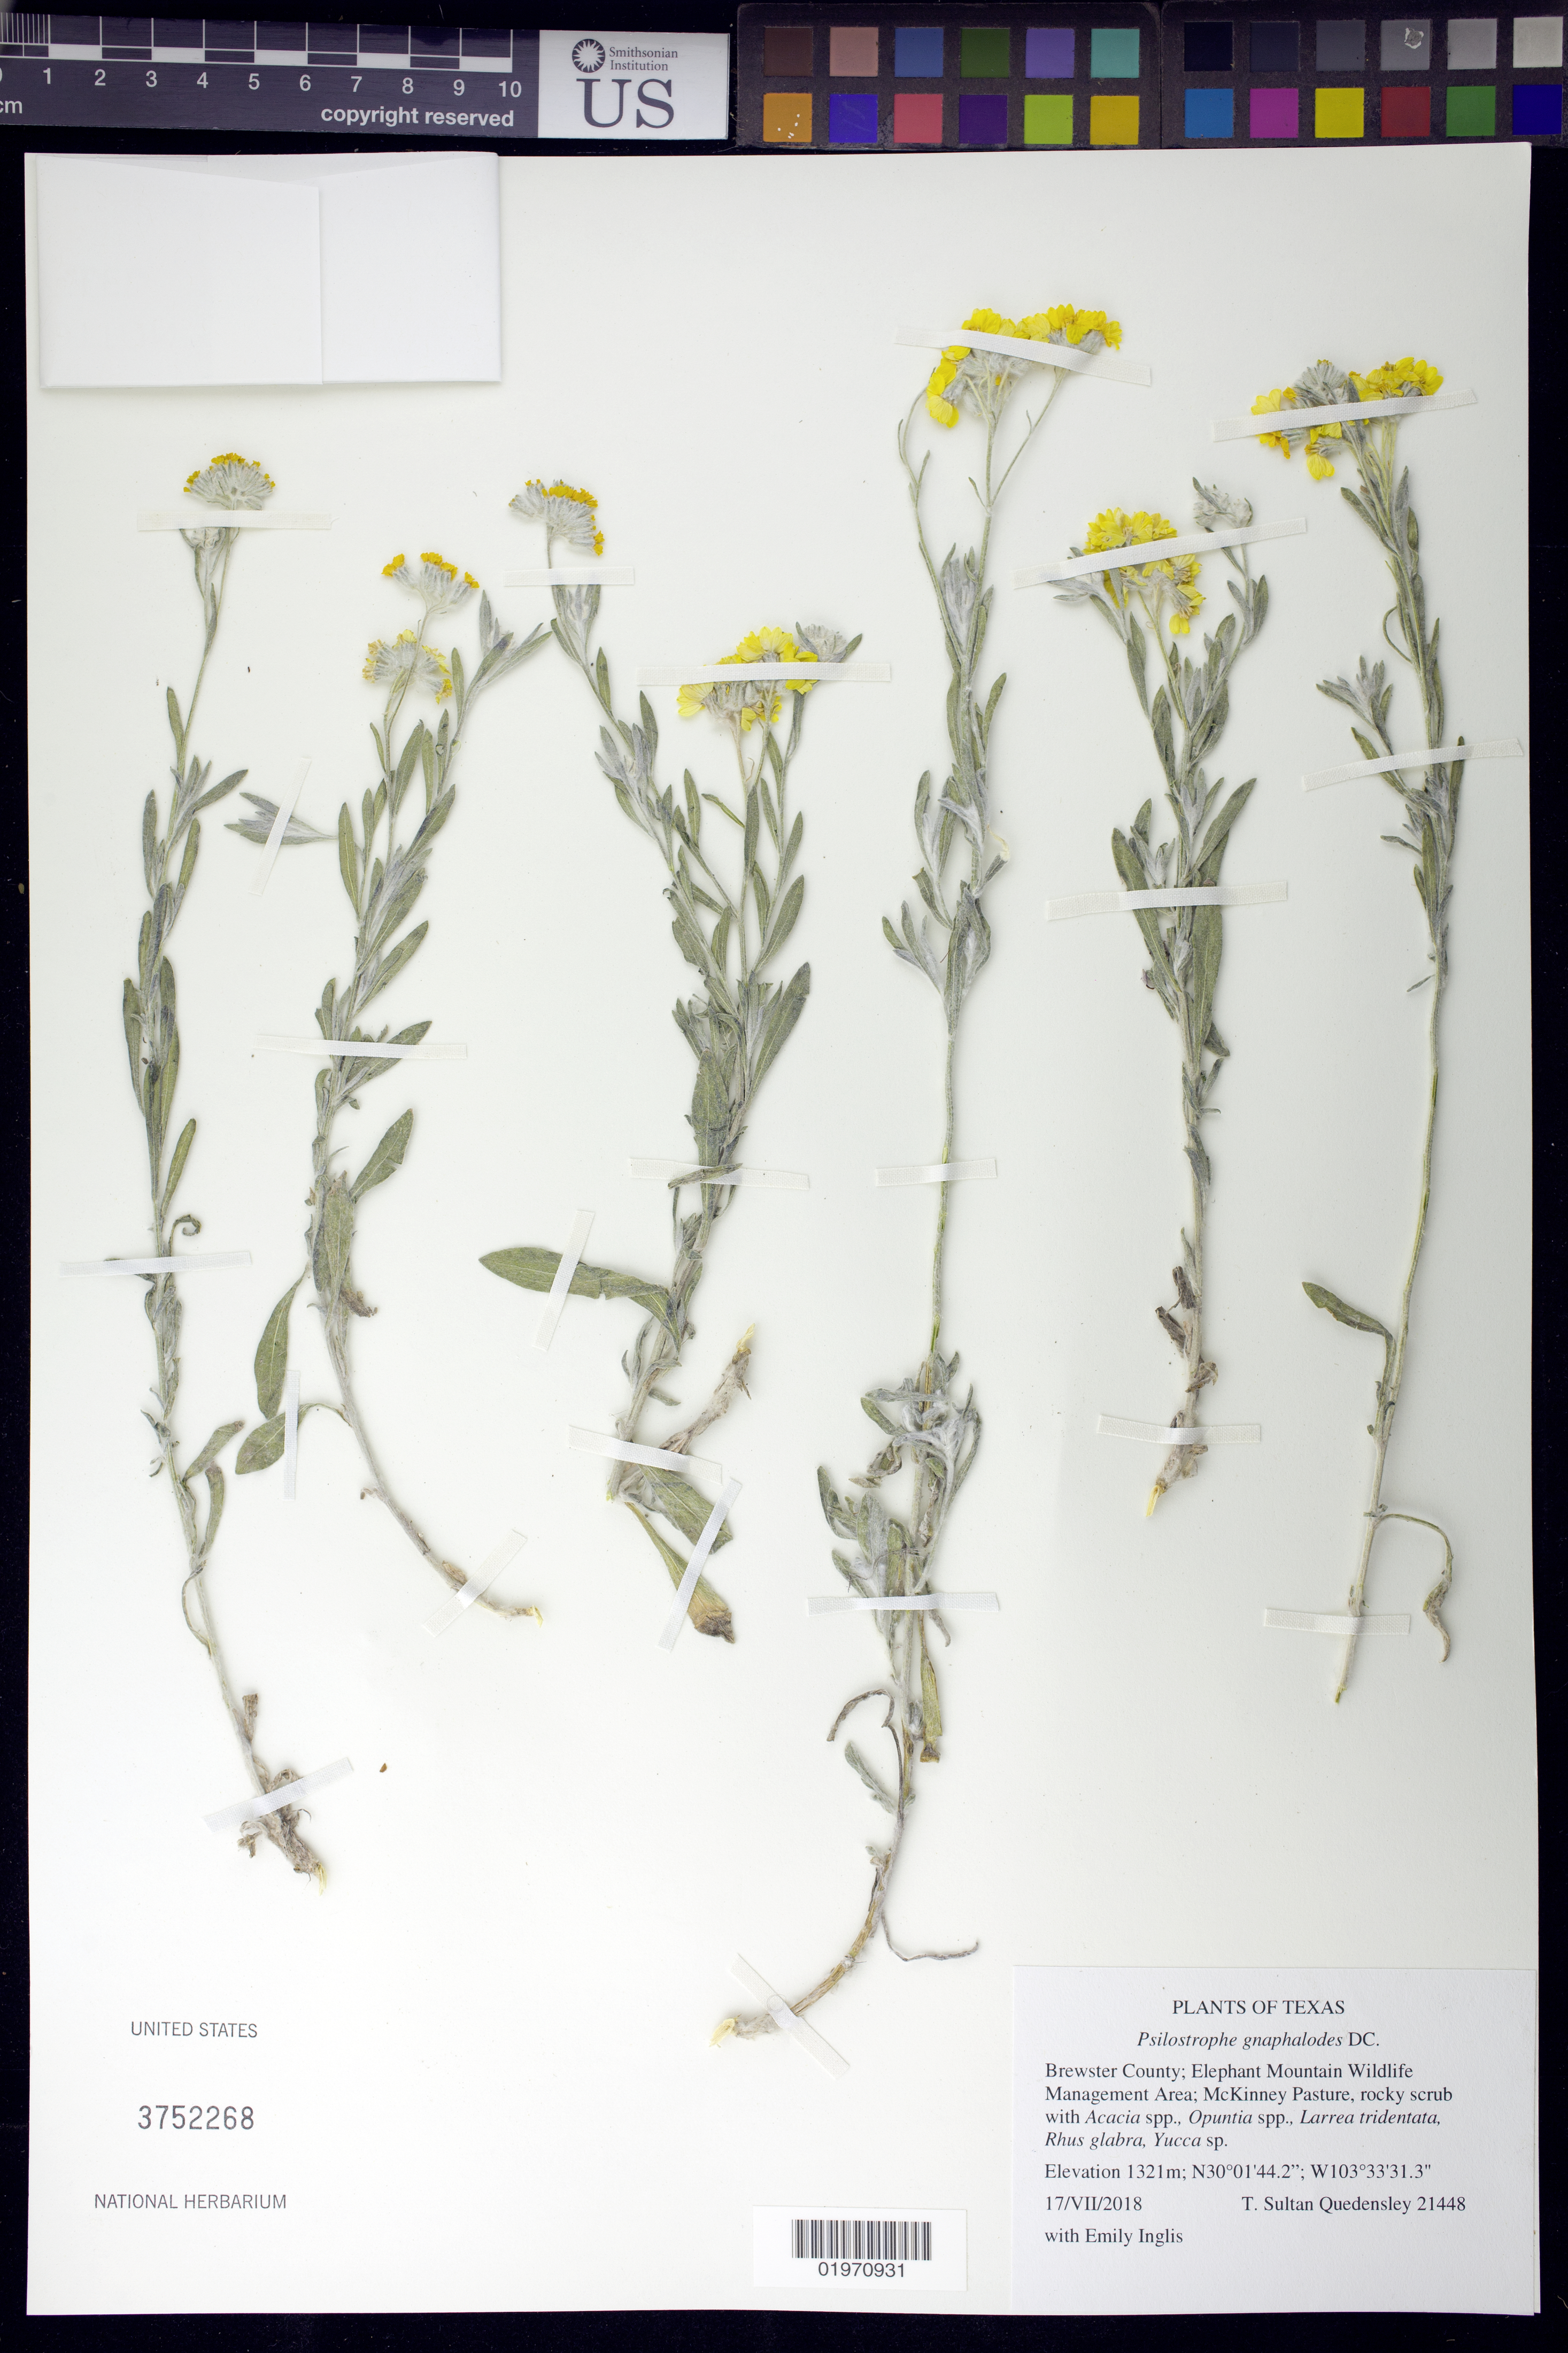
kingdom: Plantae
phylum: Tracheophyta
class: Magnoliopsida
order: Asterales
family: Asteraceae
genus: Psilostrophe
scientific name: Psilostrophe gnaphaloides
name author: DC.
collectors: T. S. Quedensley & E. Inglis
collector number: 21448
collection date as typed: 17 Jul 2018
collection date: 2018-07-17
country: United States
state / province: Texas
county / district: Brewster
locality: Elephant Mountain Wildlife Management Area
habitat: Acacia spp., Opuntia spp., Larrea tridentata, Rhus glabra, Yucca sp.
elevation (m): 1321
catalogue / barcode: US 3752268